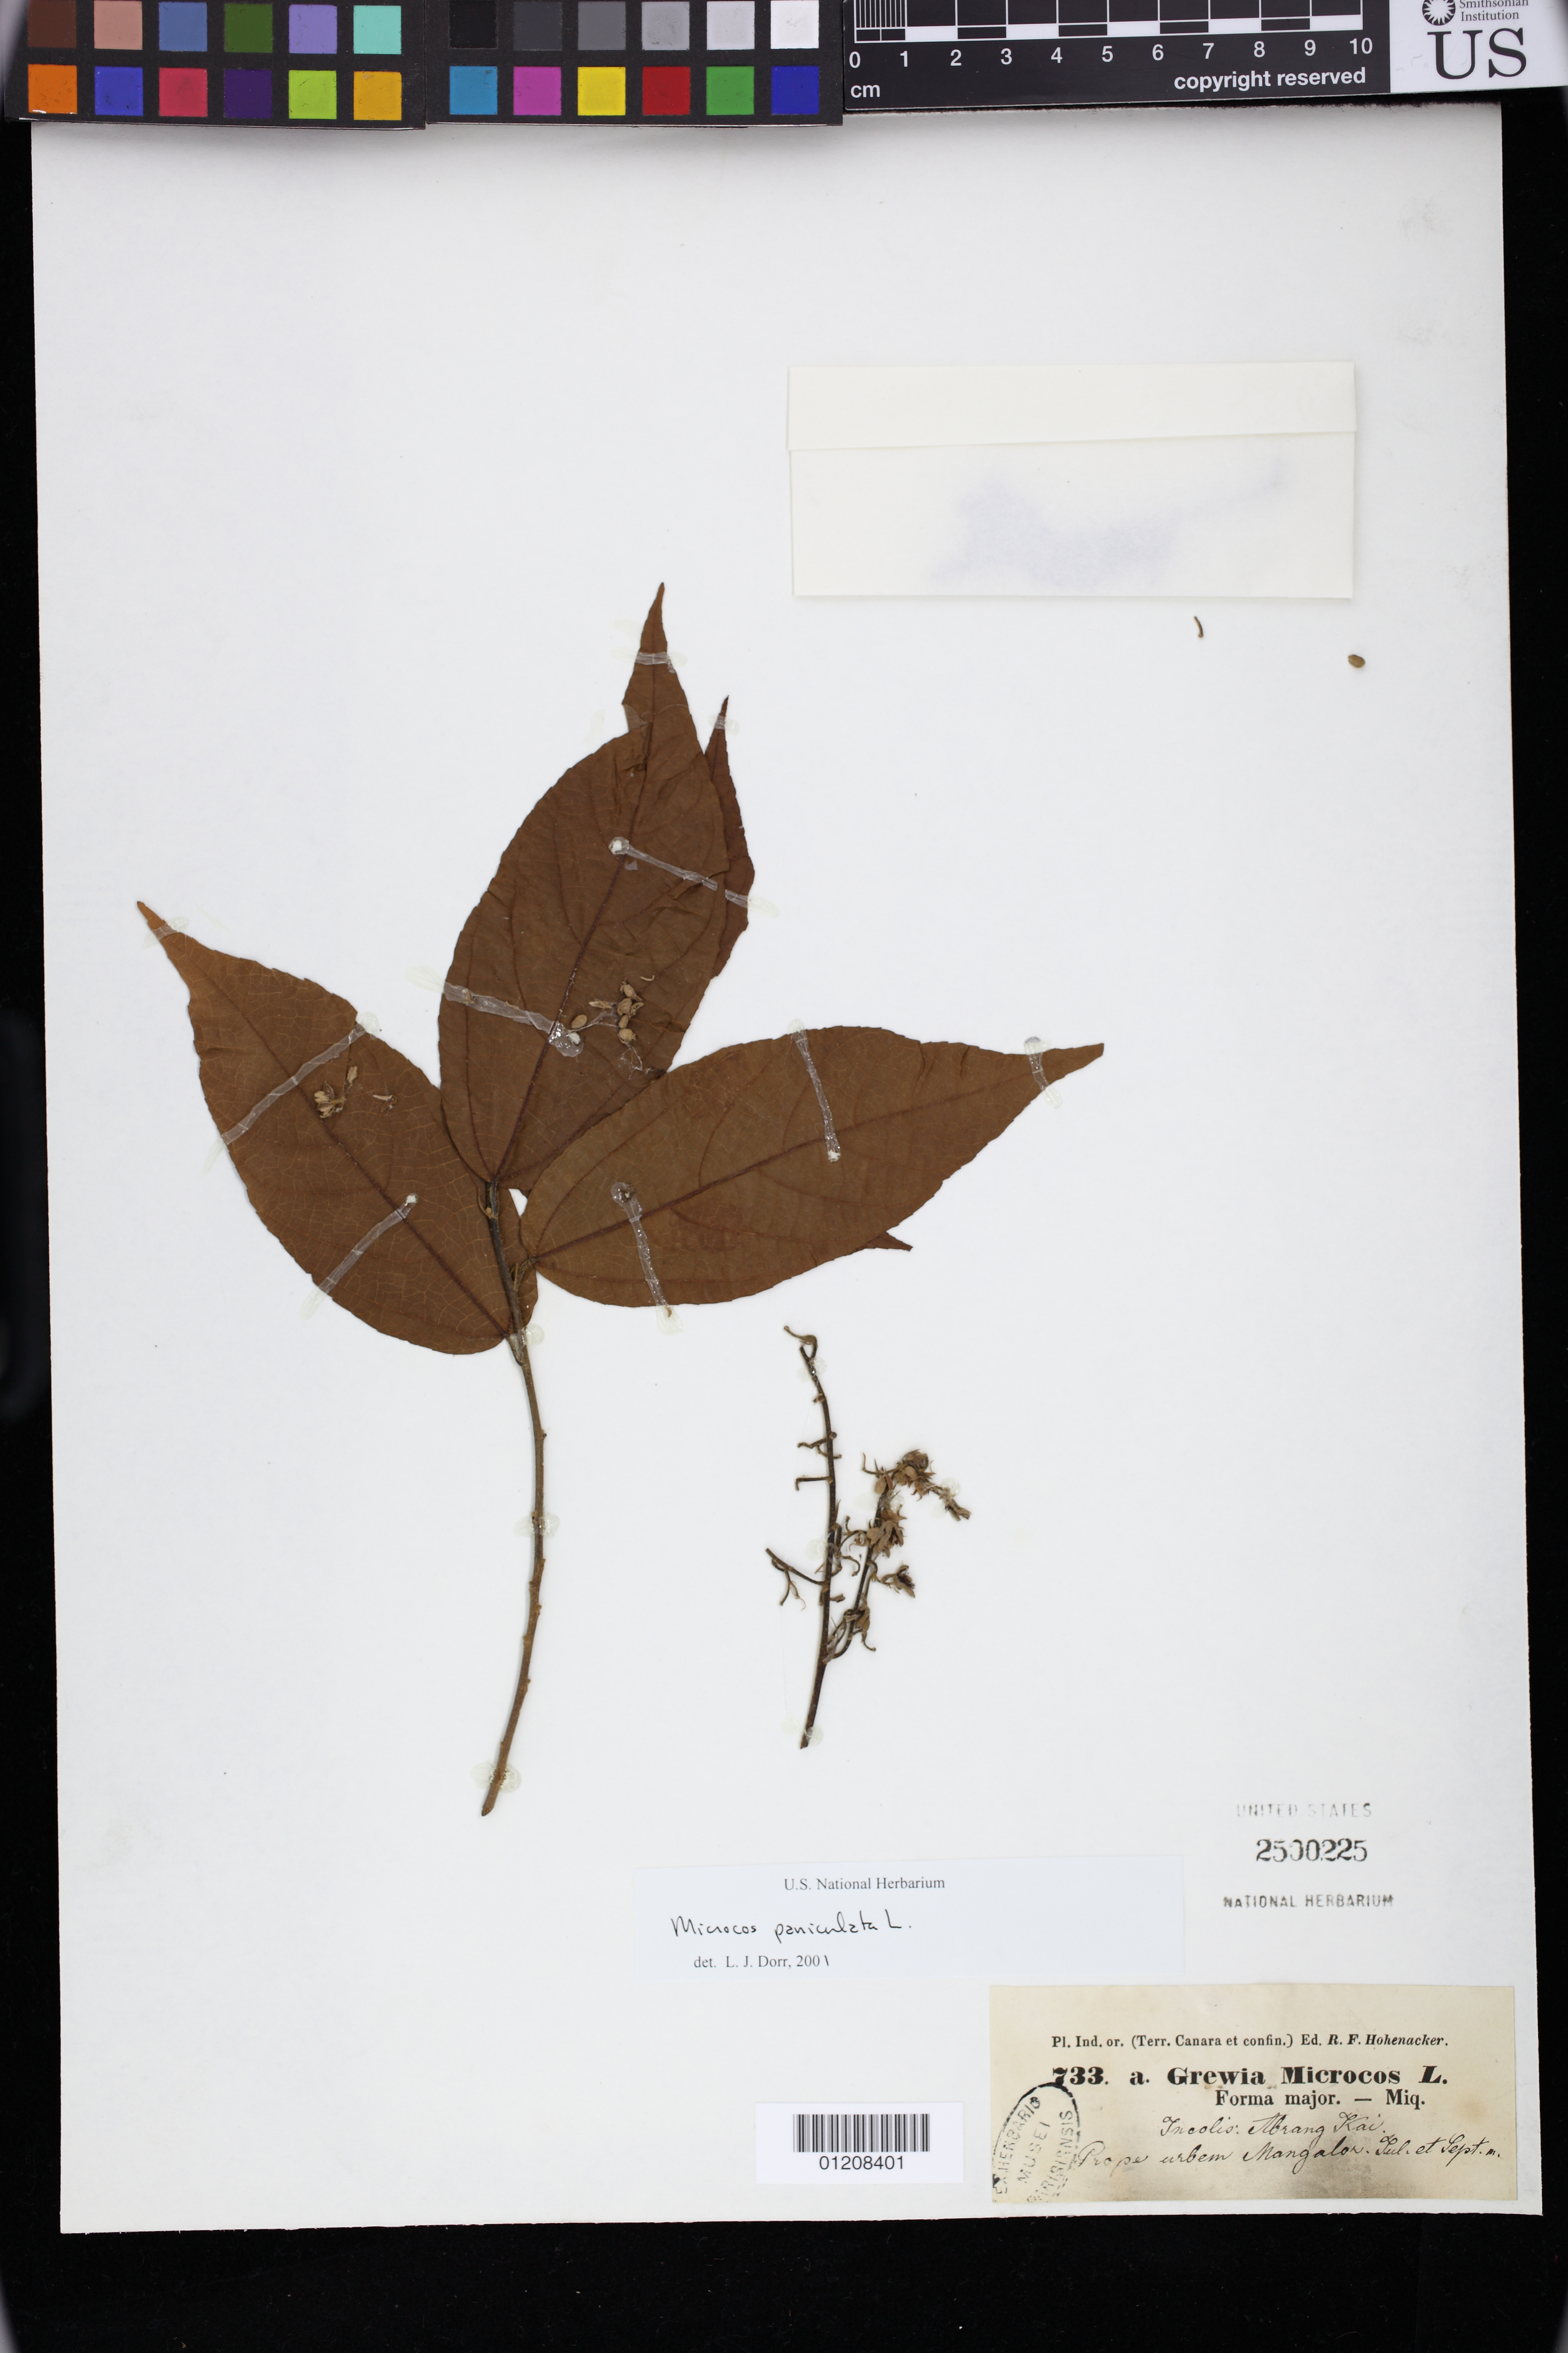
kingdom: Plantae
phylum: Tracheophyta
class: Magnoliopsida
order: Malvales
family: Malvaceae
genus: Microcos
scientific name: Microcos paniculata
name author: L.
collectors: R. F. Hohenacker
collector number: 733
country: India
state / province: Karnataka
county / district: Utar Kannad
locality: Canara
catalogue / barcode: US 2500225